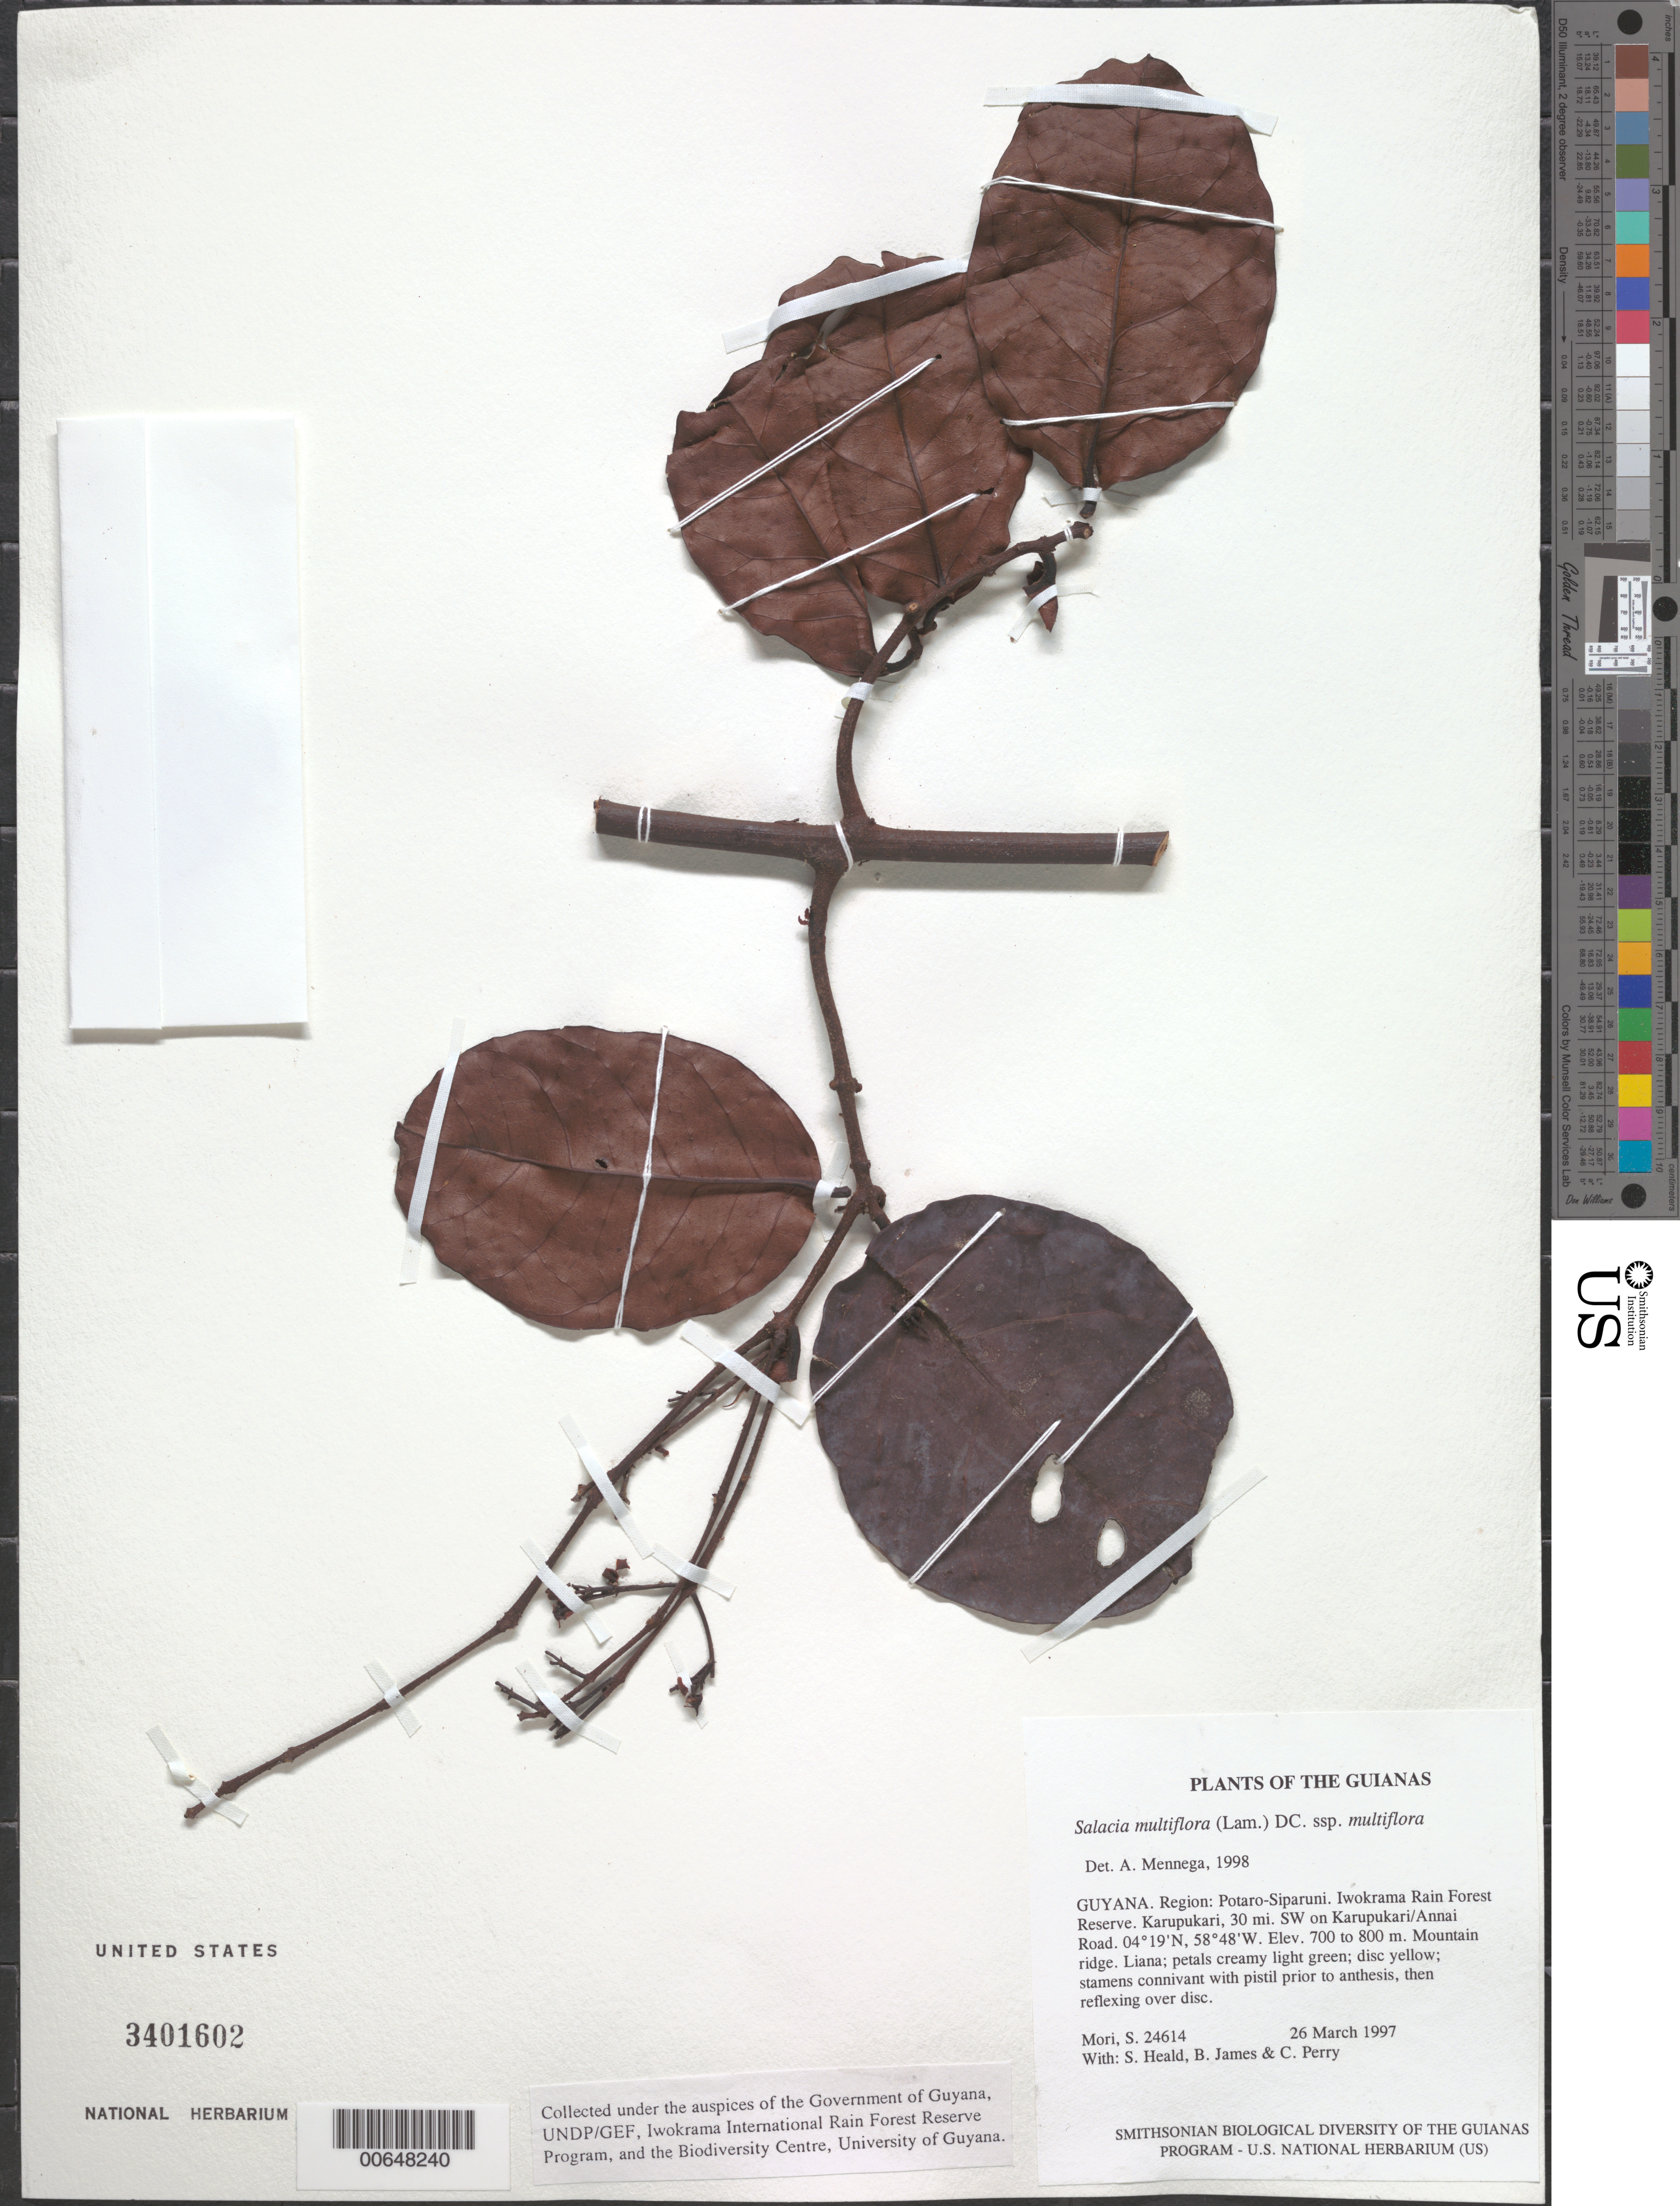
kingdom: Plantae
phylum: Tracheophyta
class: Magnoliopsida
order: Celastrales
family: Celastraceae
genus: Salacia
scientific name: Salacia multiflora subsp. multiflora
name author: (Lam.) DC.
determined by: Mennega, A. M. W.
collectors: S. Mori, S. Heald, B. James & C. Perry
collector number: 24614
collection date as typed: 26 March 1997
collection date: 1997-03-26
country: Guyana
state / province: Potaro-Siparuni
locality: Iwokrama Rain Forest Reserve. Karupukari, 30 mi. SW on Karupukari/Annai Road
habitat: Mountain ridge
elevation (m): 700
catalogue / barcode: US 3401602